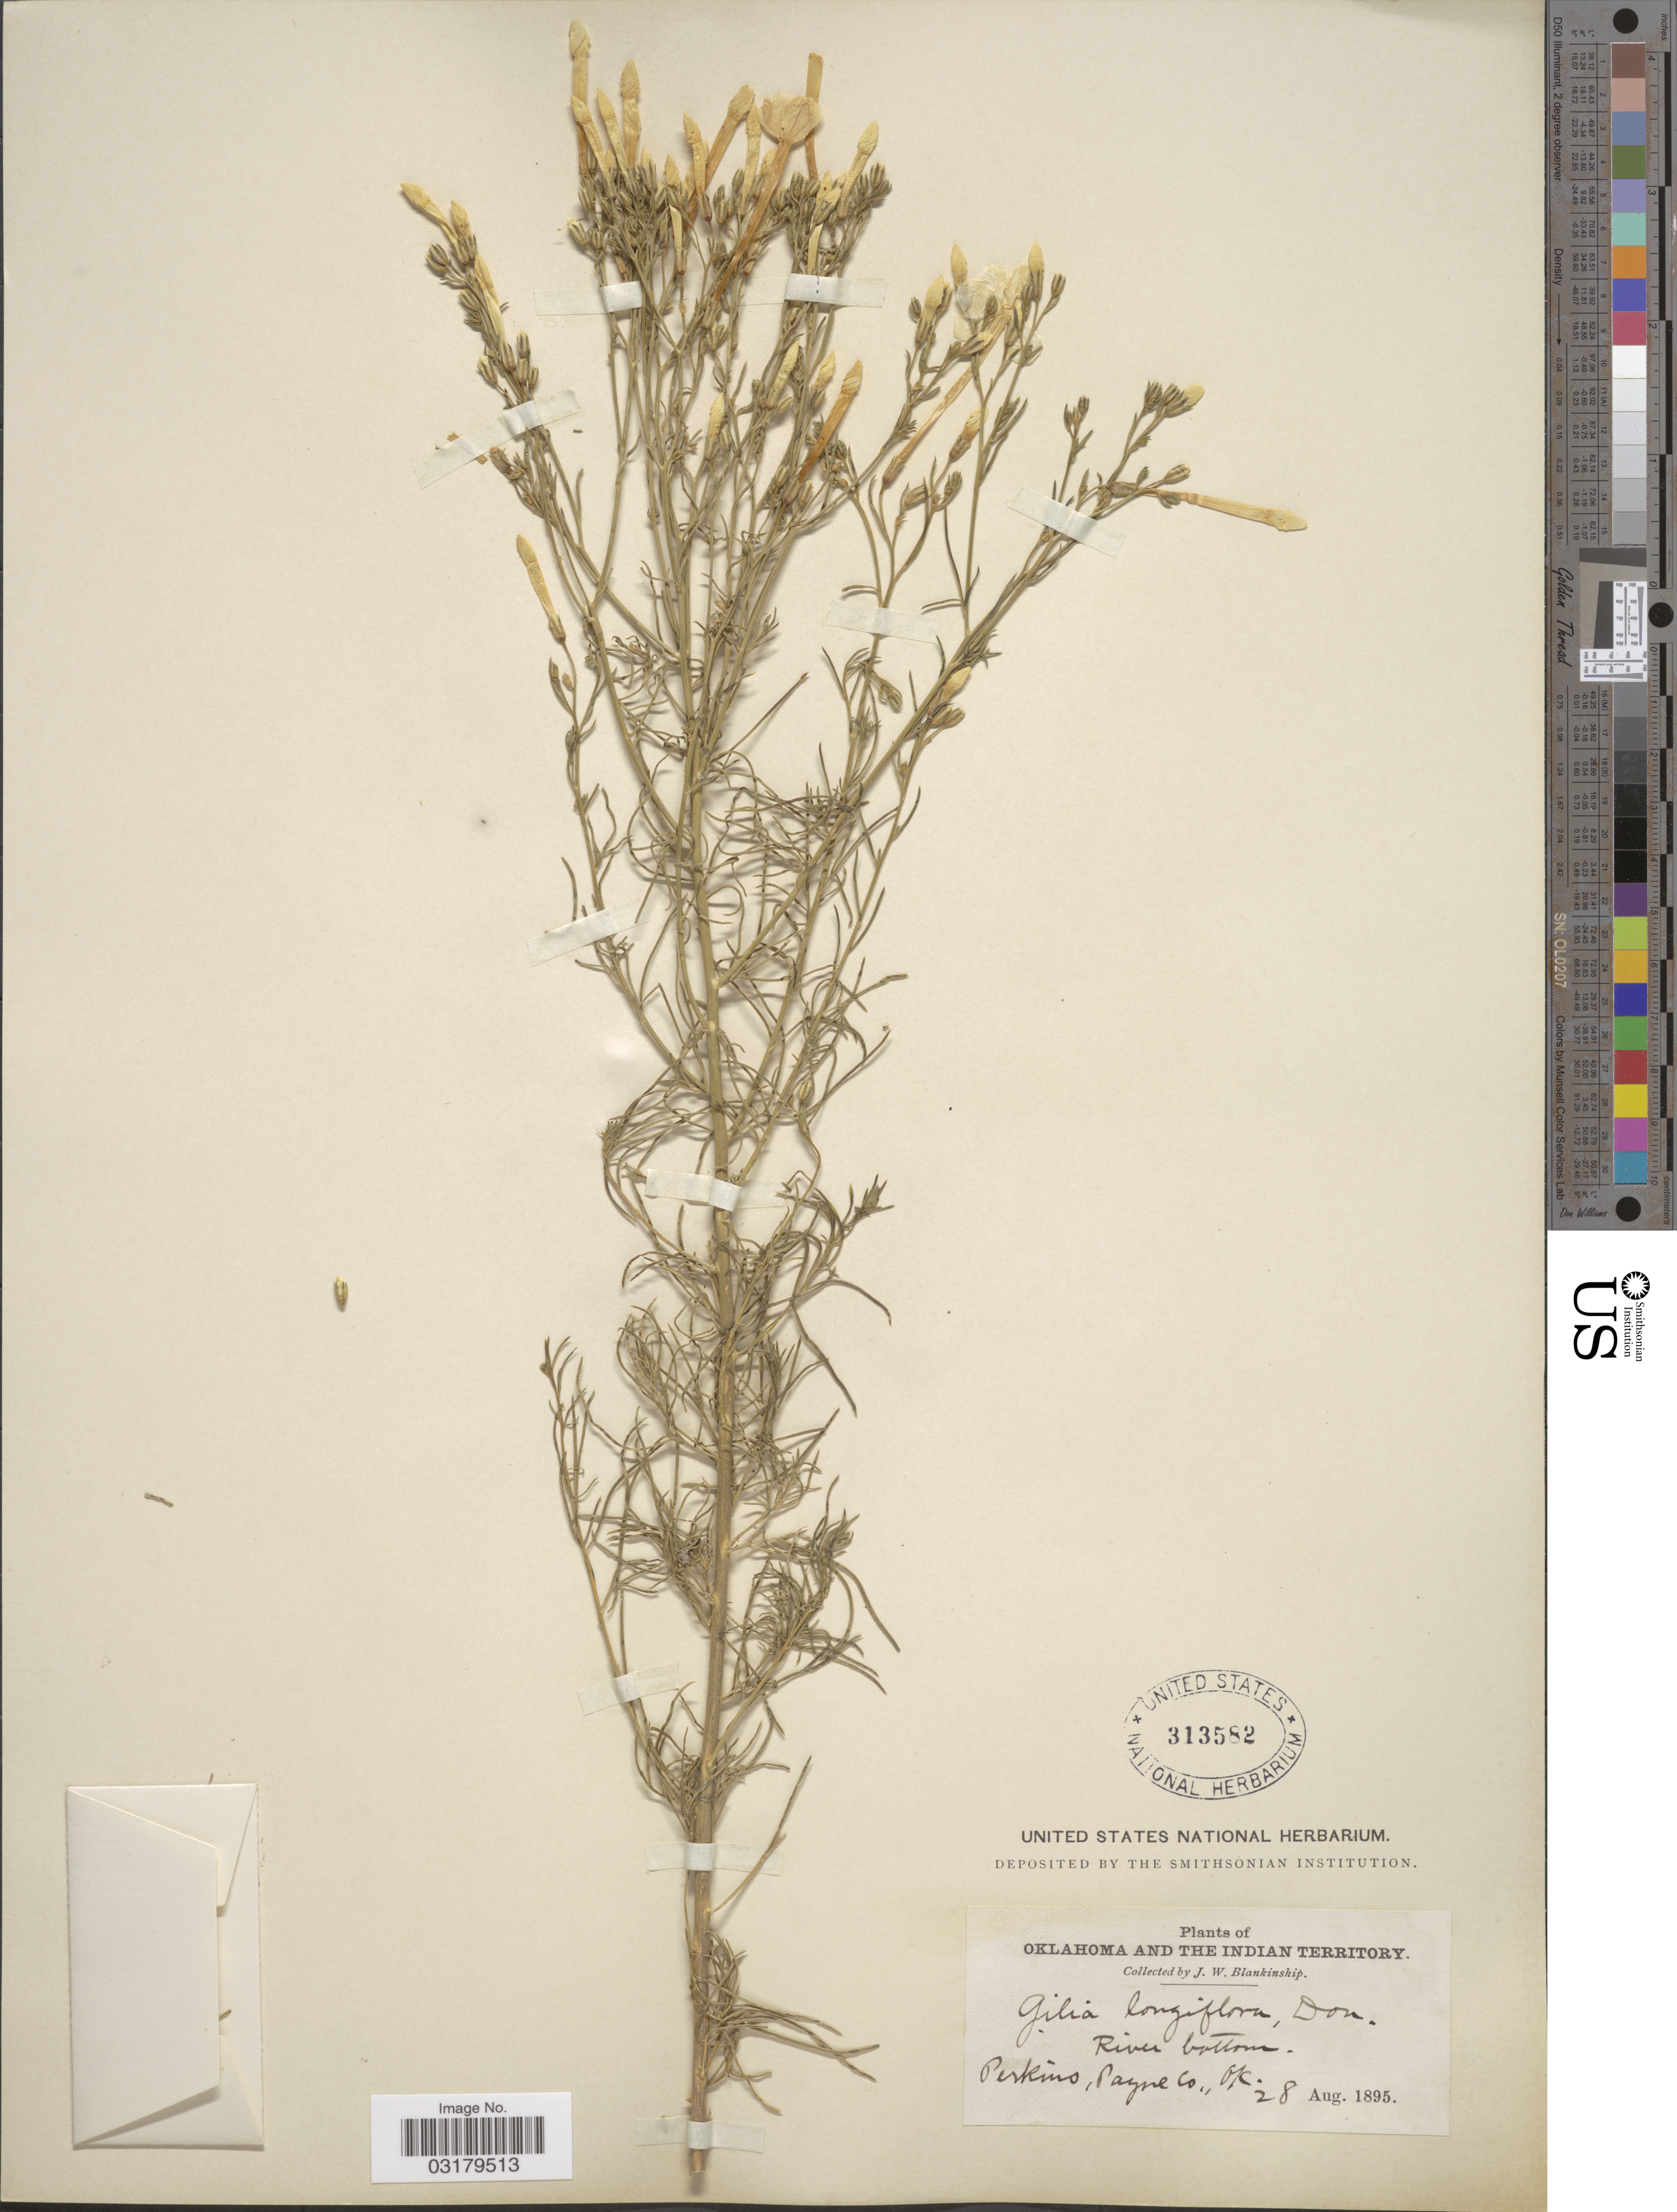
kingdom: Plantae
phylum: Tracheophyta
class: Magnoliopsida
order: Ericales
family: Polemoniaceae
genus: Ipomopsis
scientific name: Ipomopsis longiflora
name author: (Torr.) V.E. Grant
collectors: J. W. Blankinship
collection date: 1895-08-28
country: United States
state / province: Oklahoma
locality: Oklahoma and the Indian Territory. Perkins, Payne Co.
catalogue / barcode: US 313582